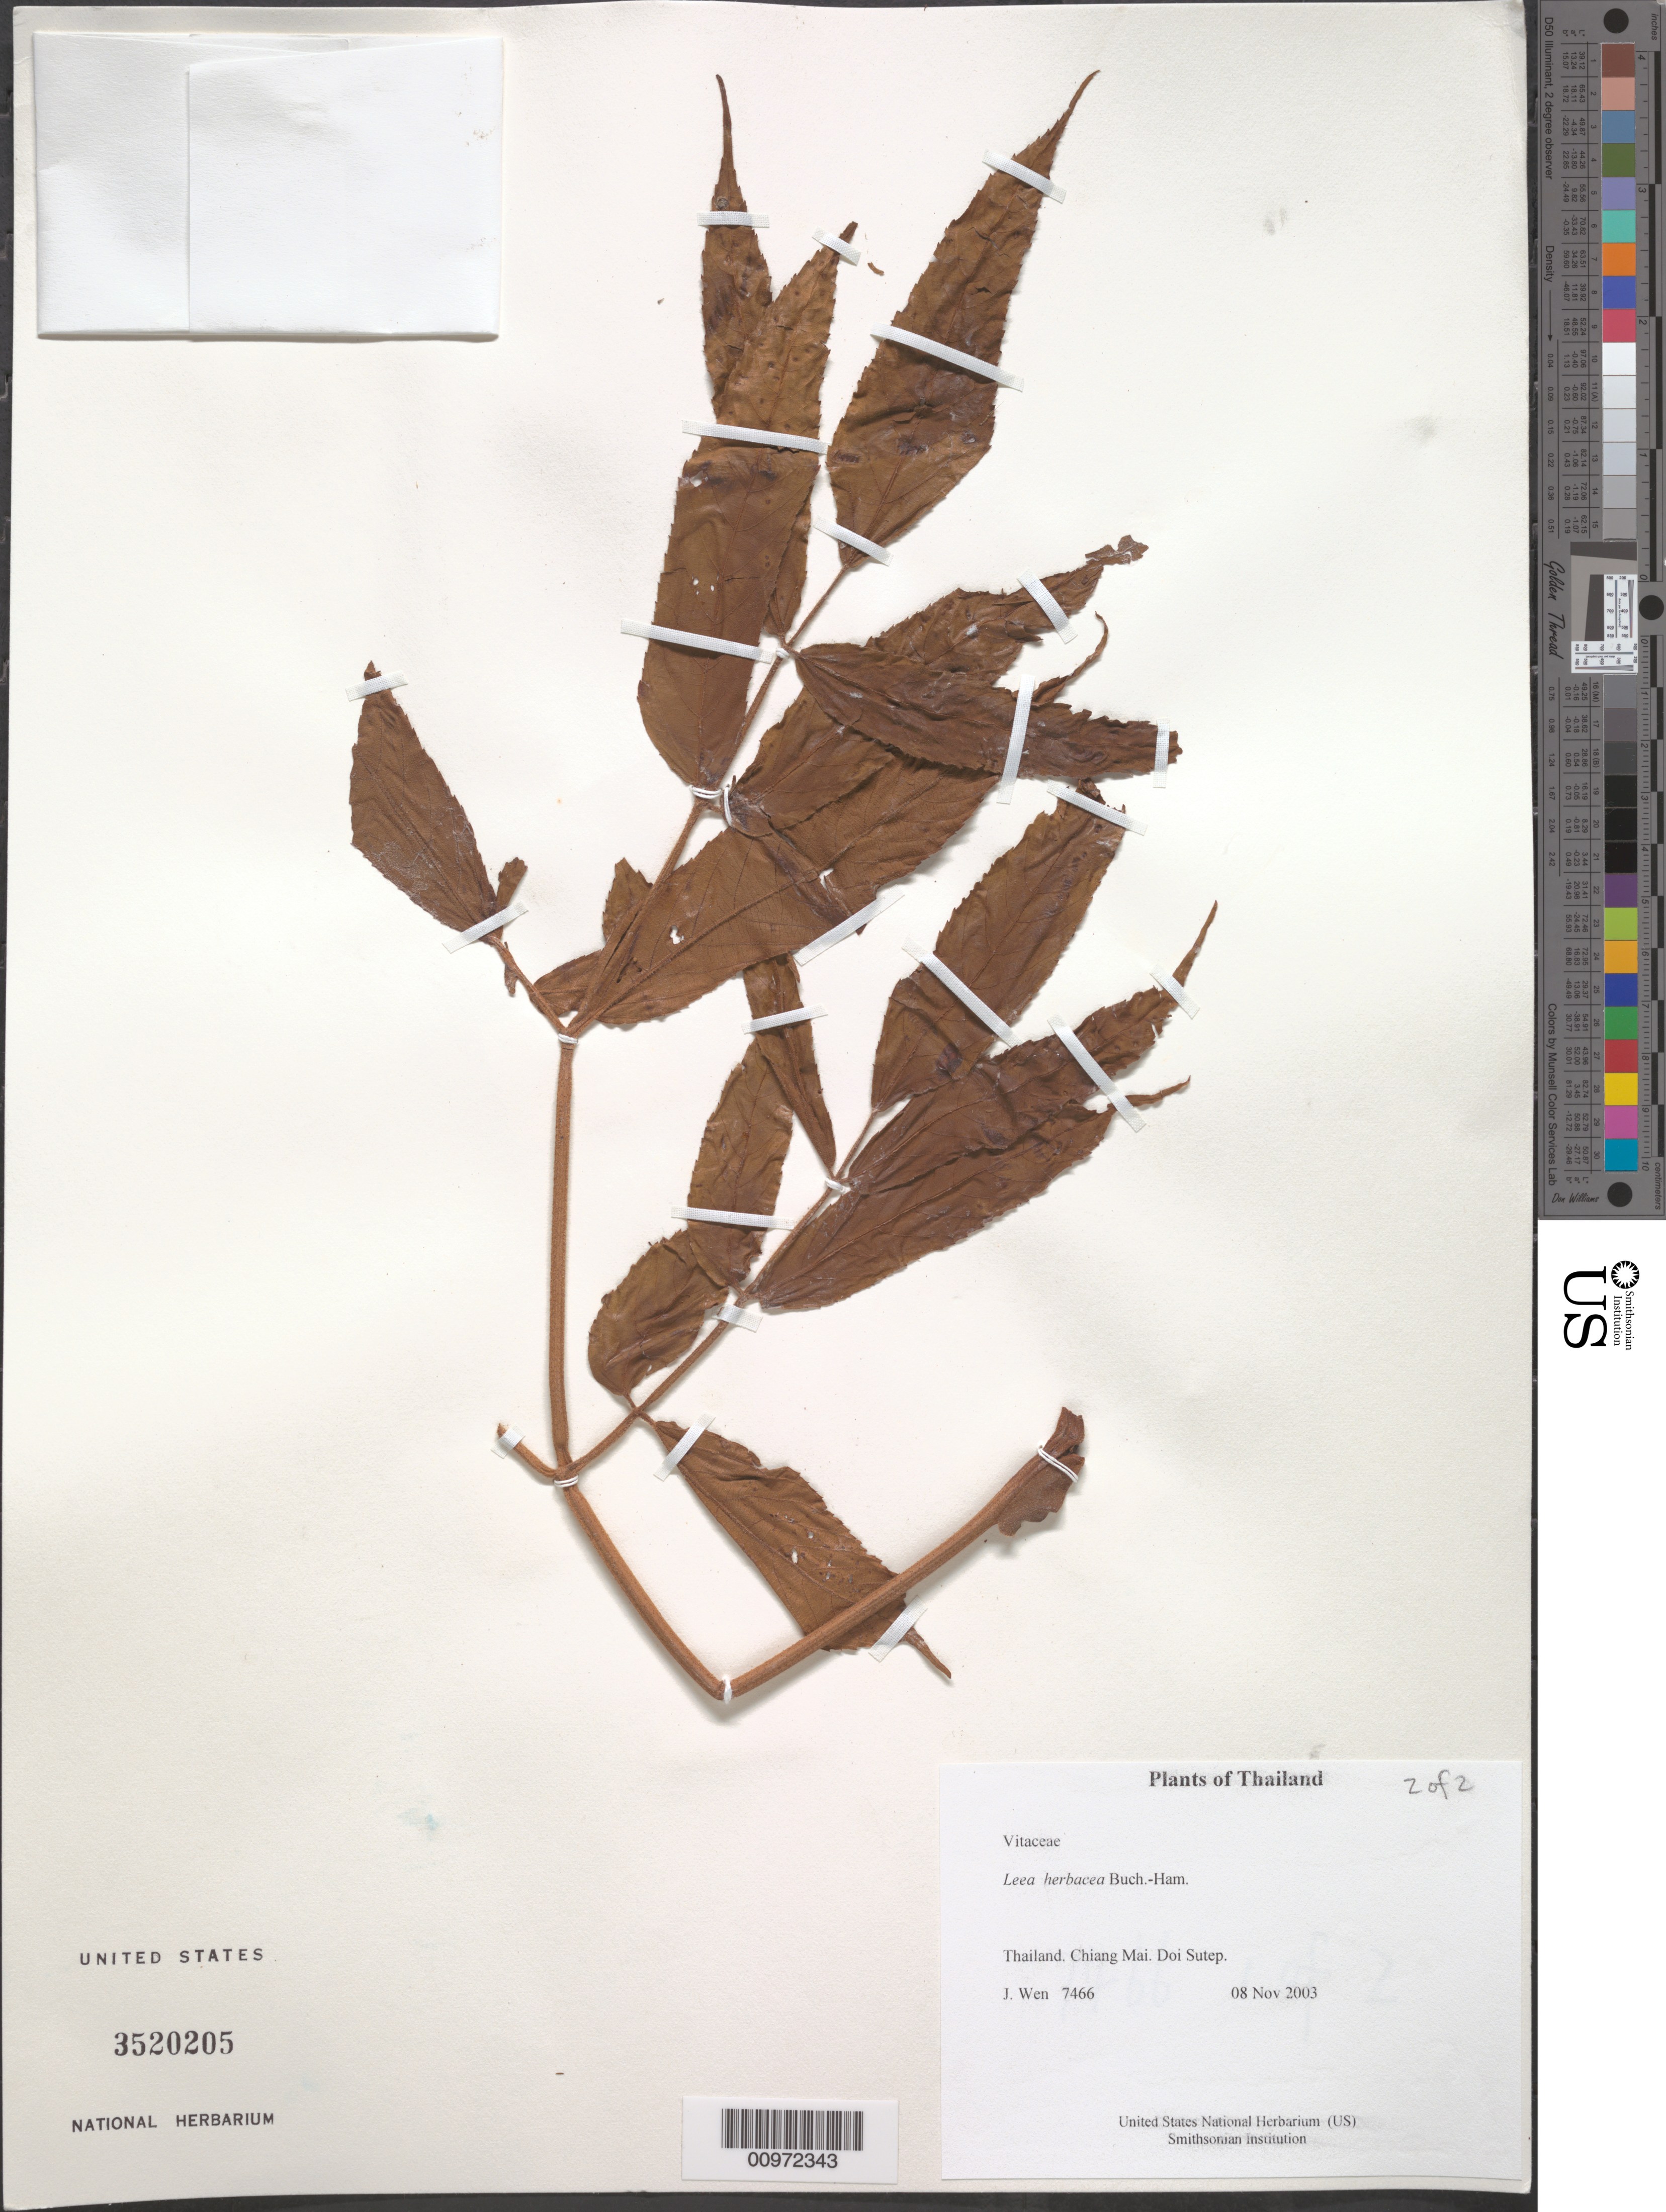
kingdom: Plantae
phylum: Tracheophyta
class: Magnoliopsida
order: Vitales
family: Vitaceae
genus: Leea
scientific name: Leea herbacea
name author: Buch.-Ham.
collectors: J. Wen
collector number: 7466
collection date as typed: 08 Nov 2003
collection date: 2003-11-08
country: Thailand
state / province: Chiang Mai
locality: Doi Sutep.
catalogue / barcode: US 3520205